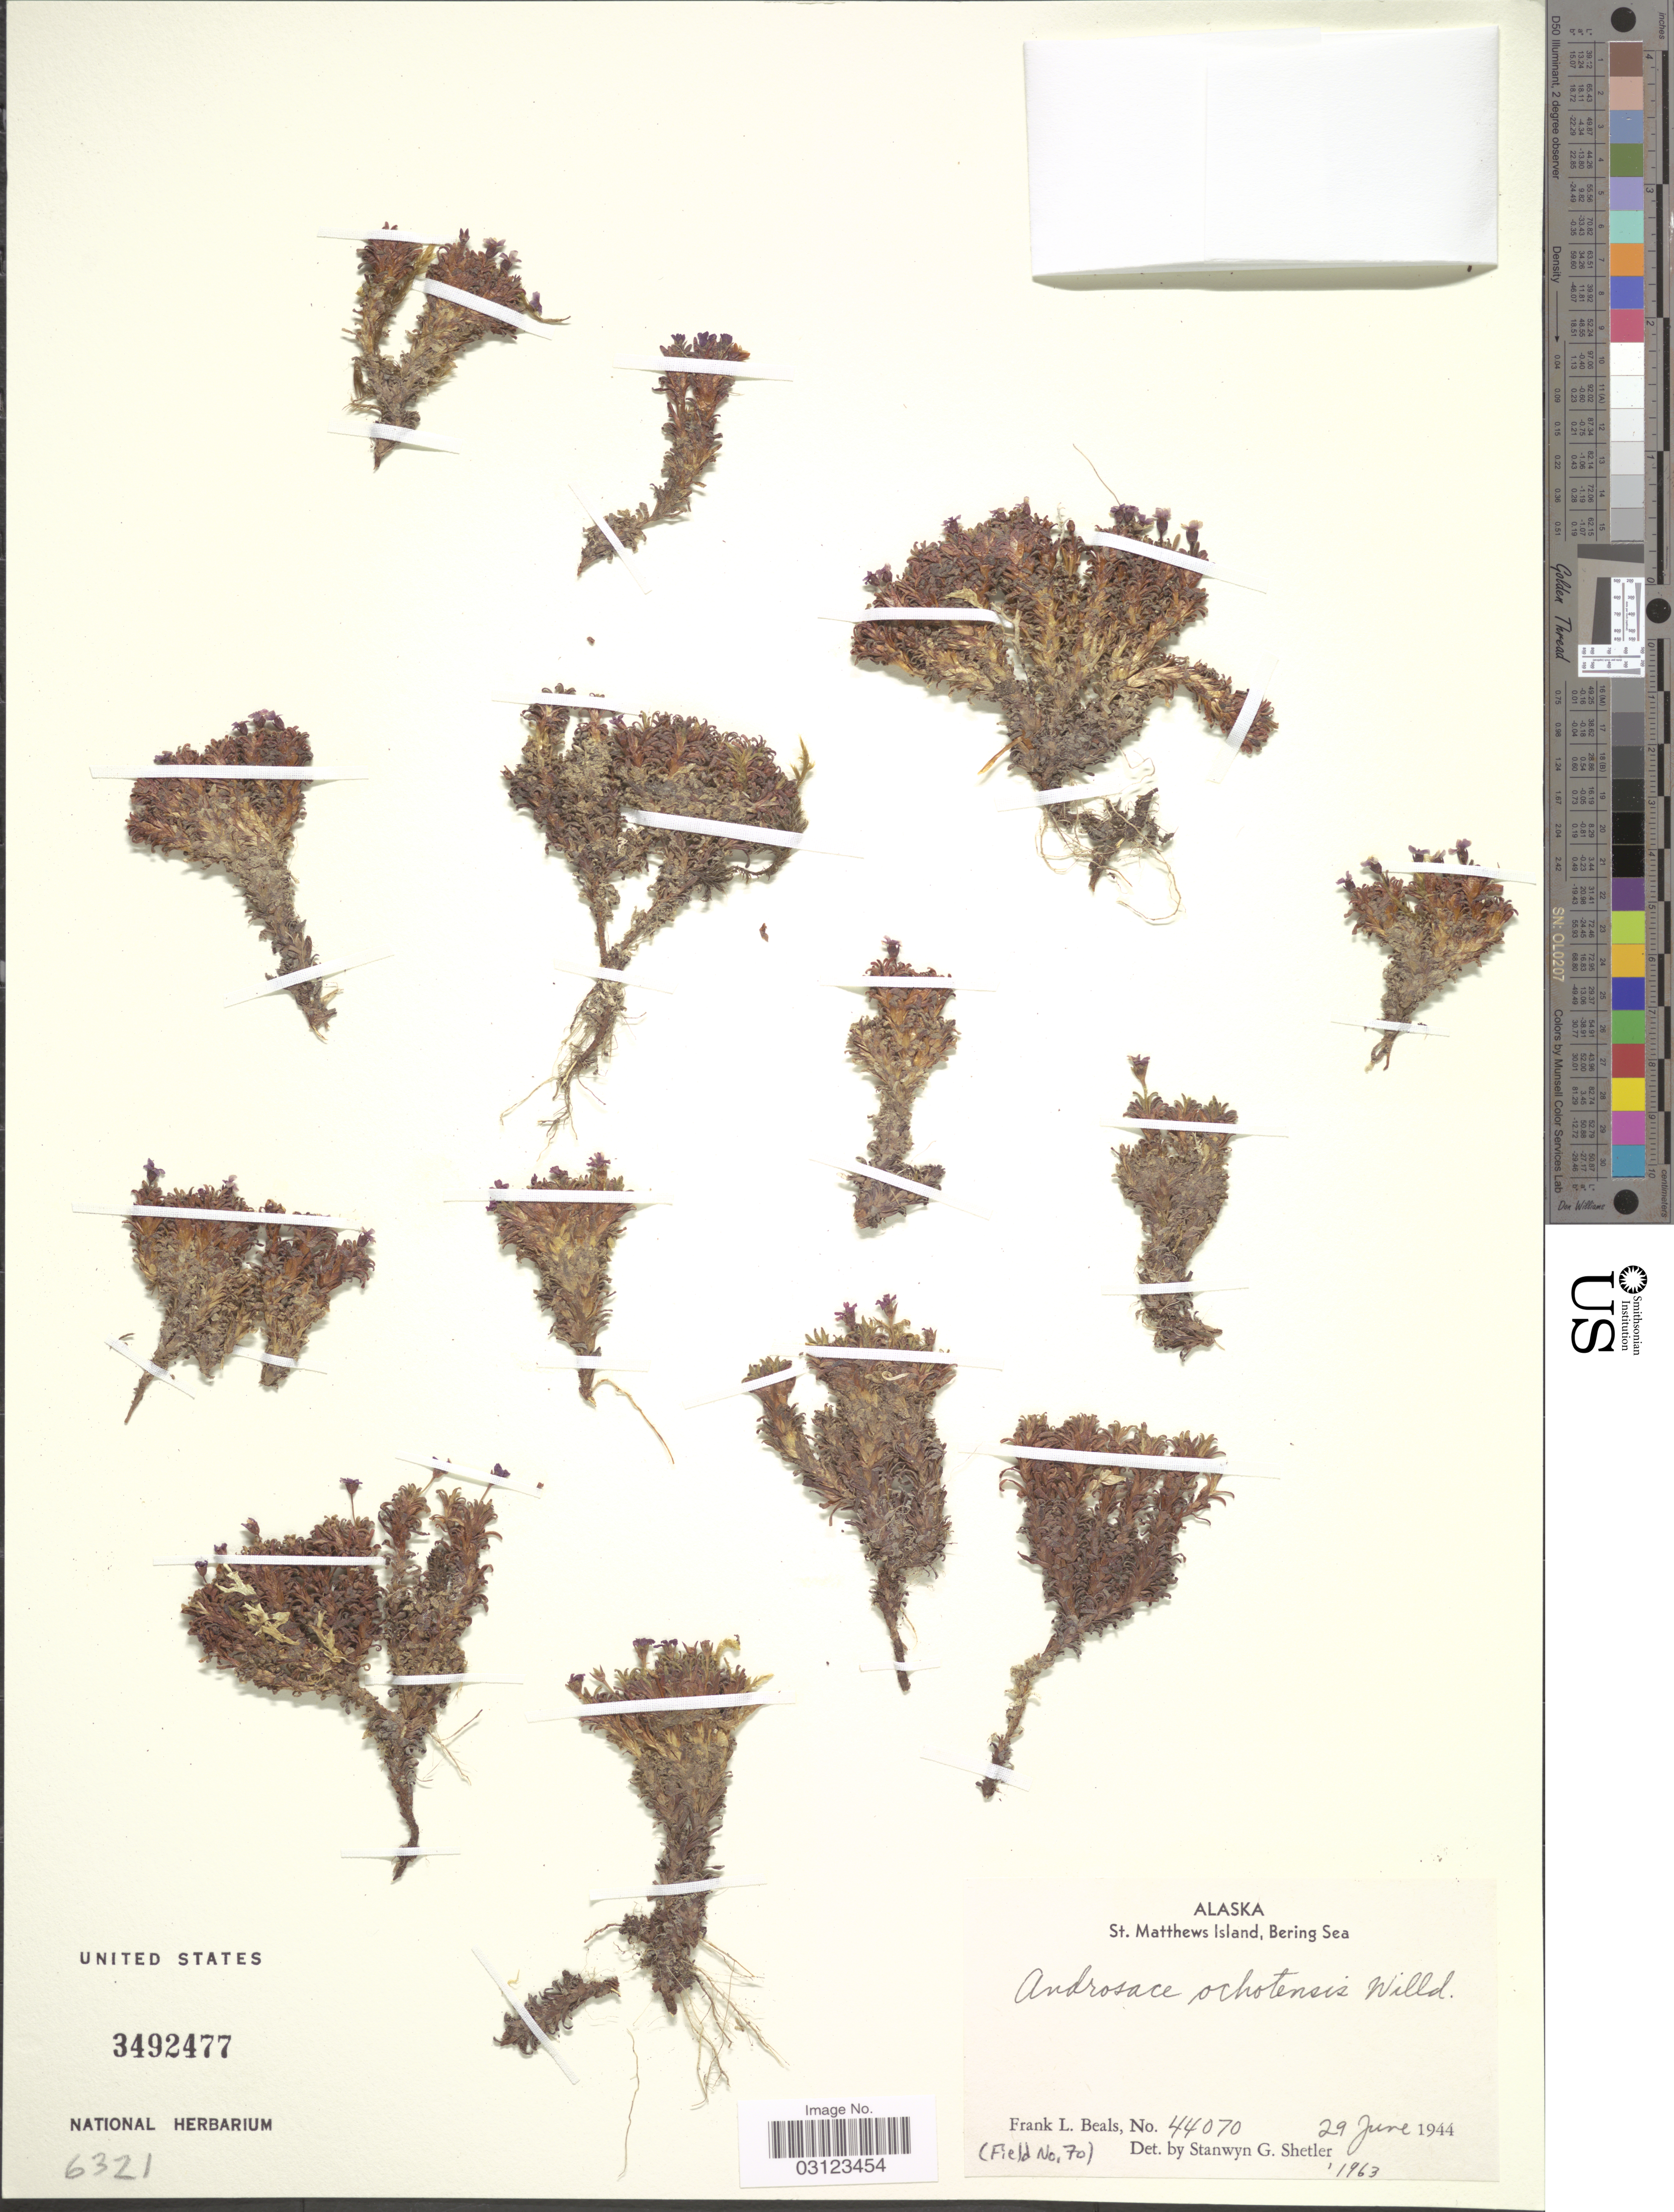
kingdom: Plantae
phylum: Tracheophyta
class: Magnoliopsida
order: Ericales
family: Primulaceae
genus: Androsace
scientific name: Androsace ochotensis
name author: Roem. & Schult.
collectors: F. Beals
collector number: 44070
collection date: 1944-06-29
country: United States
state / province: Alaska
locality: St. Matthews Island, Bering Sea.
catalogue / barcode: US 3492477